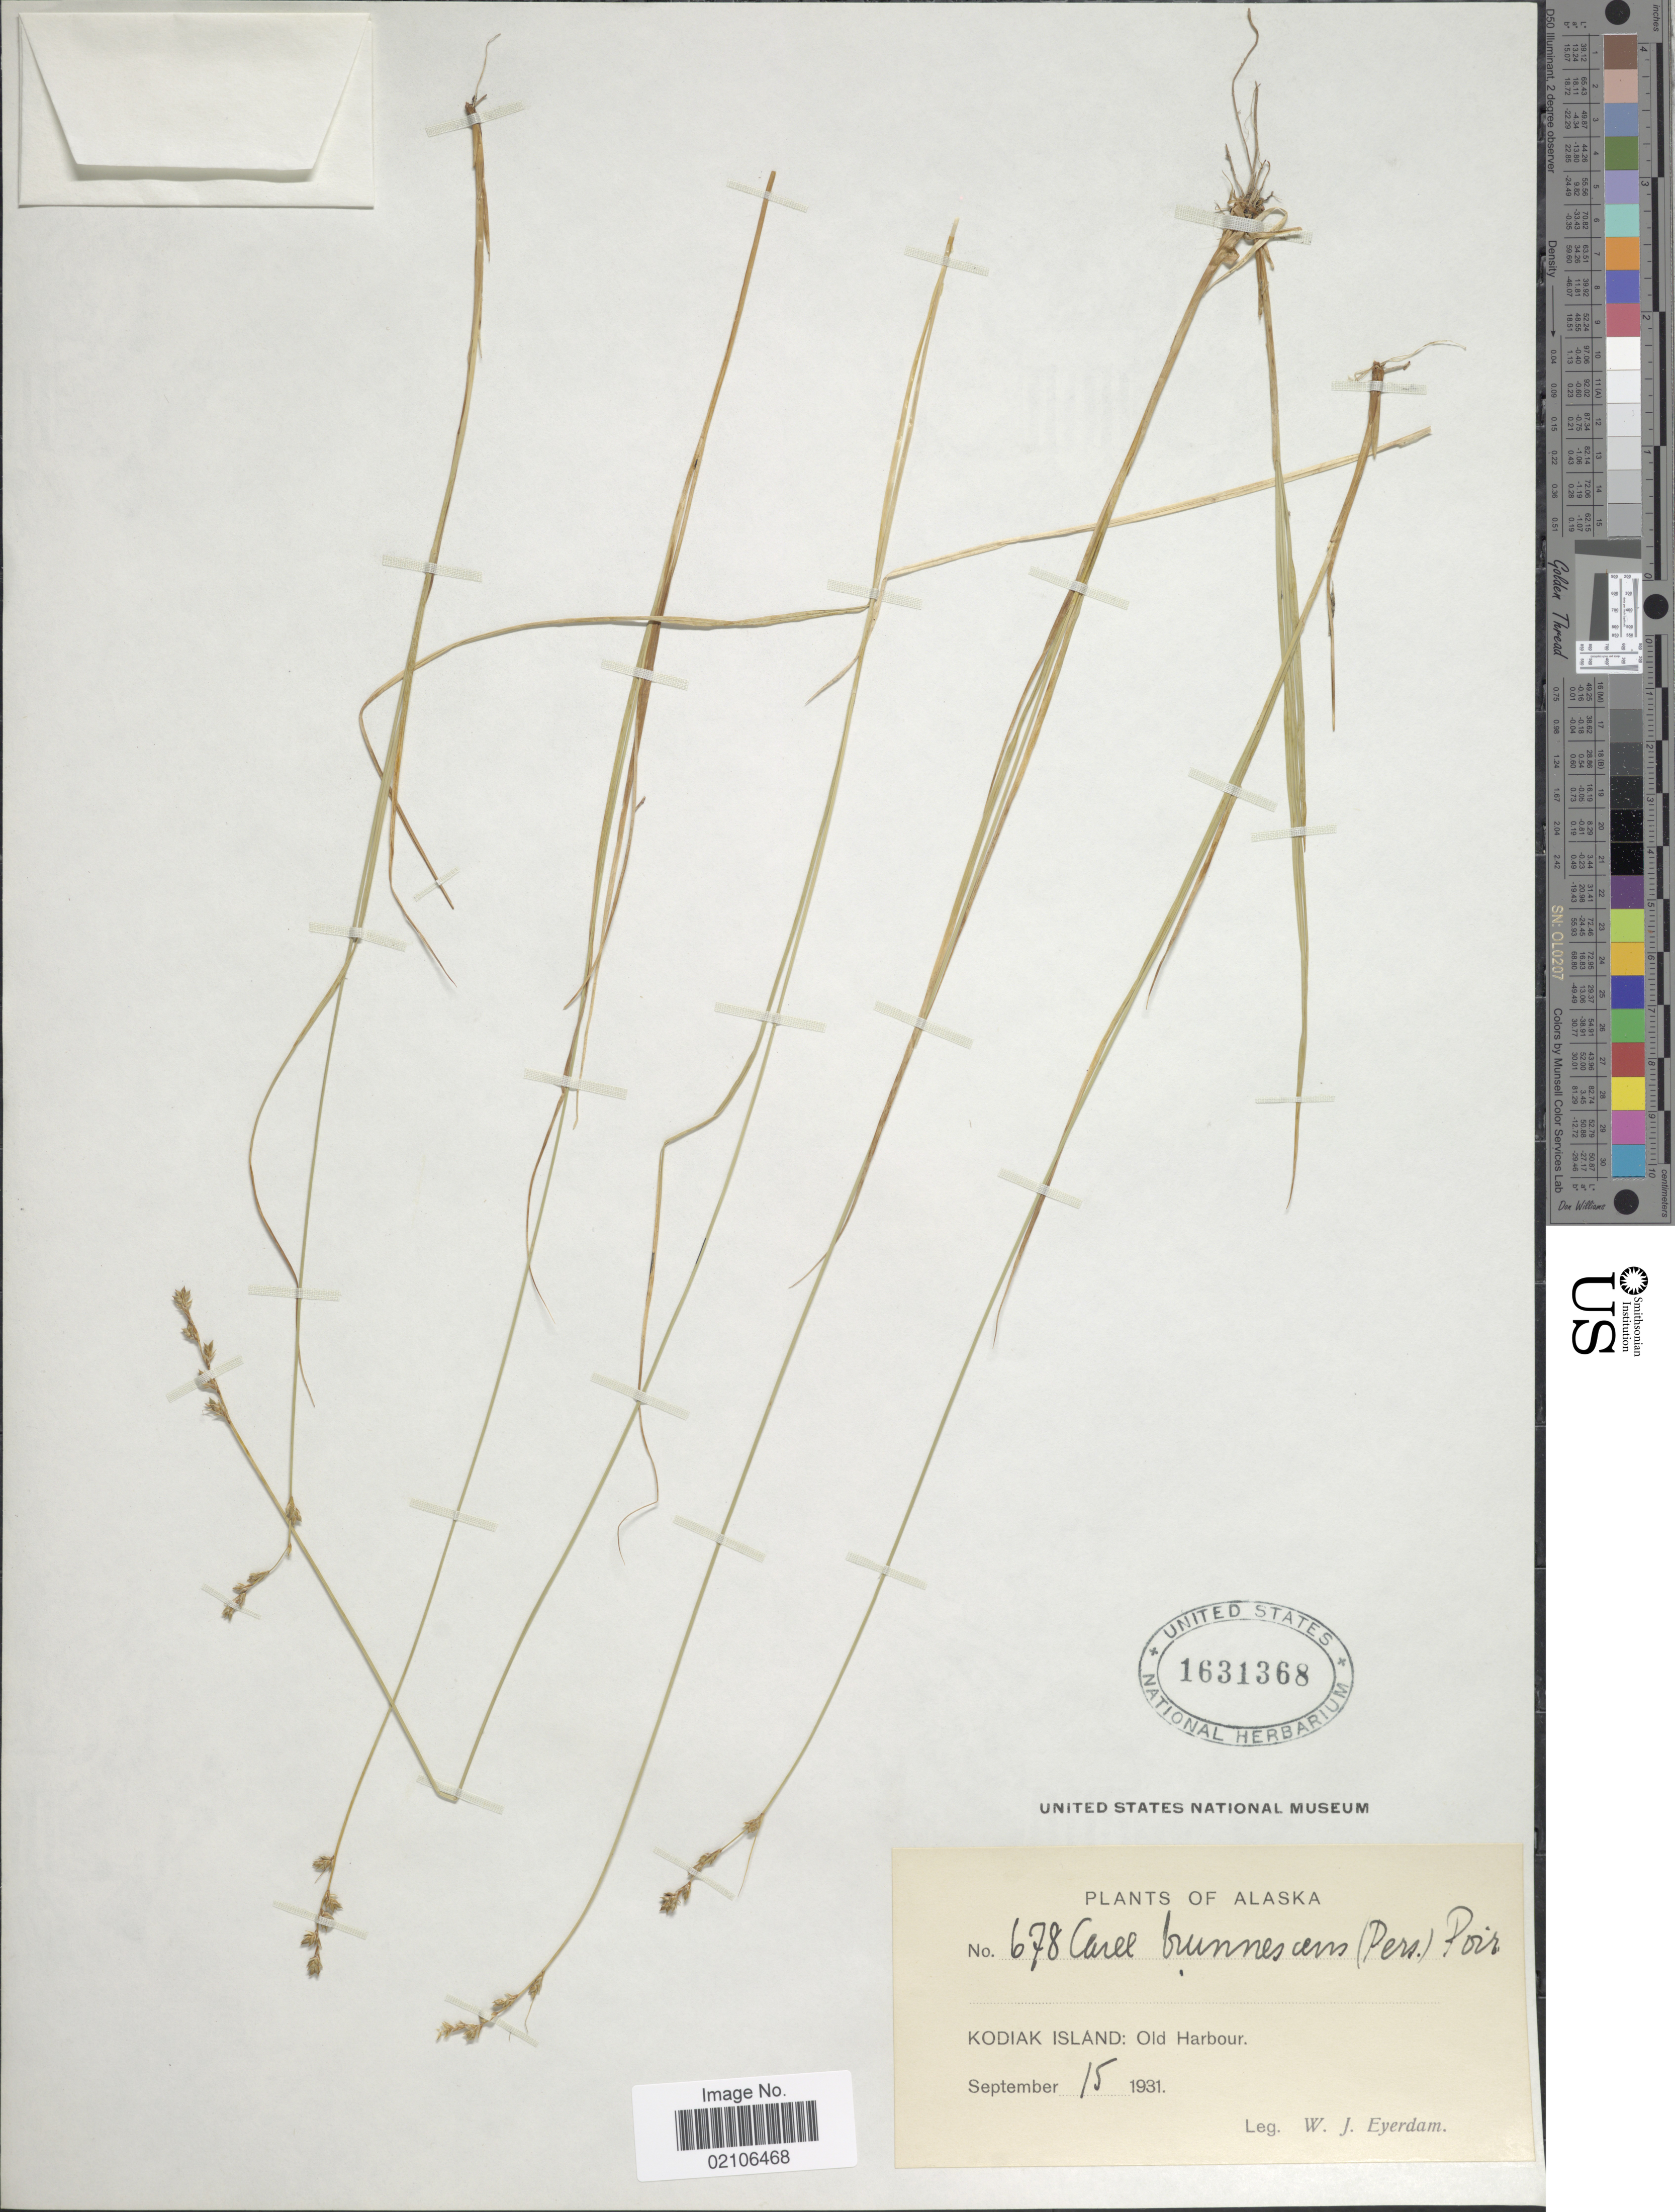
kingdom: Plantae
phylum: Tracheophyta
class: Liliopsida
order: Poales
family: Cyperaceae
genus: Carex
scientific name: Carex brunnescens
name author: (Pers.) Poir.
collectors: W. J. Eyerdam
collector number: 678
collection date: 1931-09-15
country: United States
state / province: Alaska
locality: Kodiak Island: Old Harbour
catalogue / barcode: US 1631368